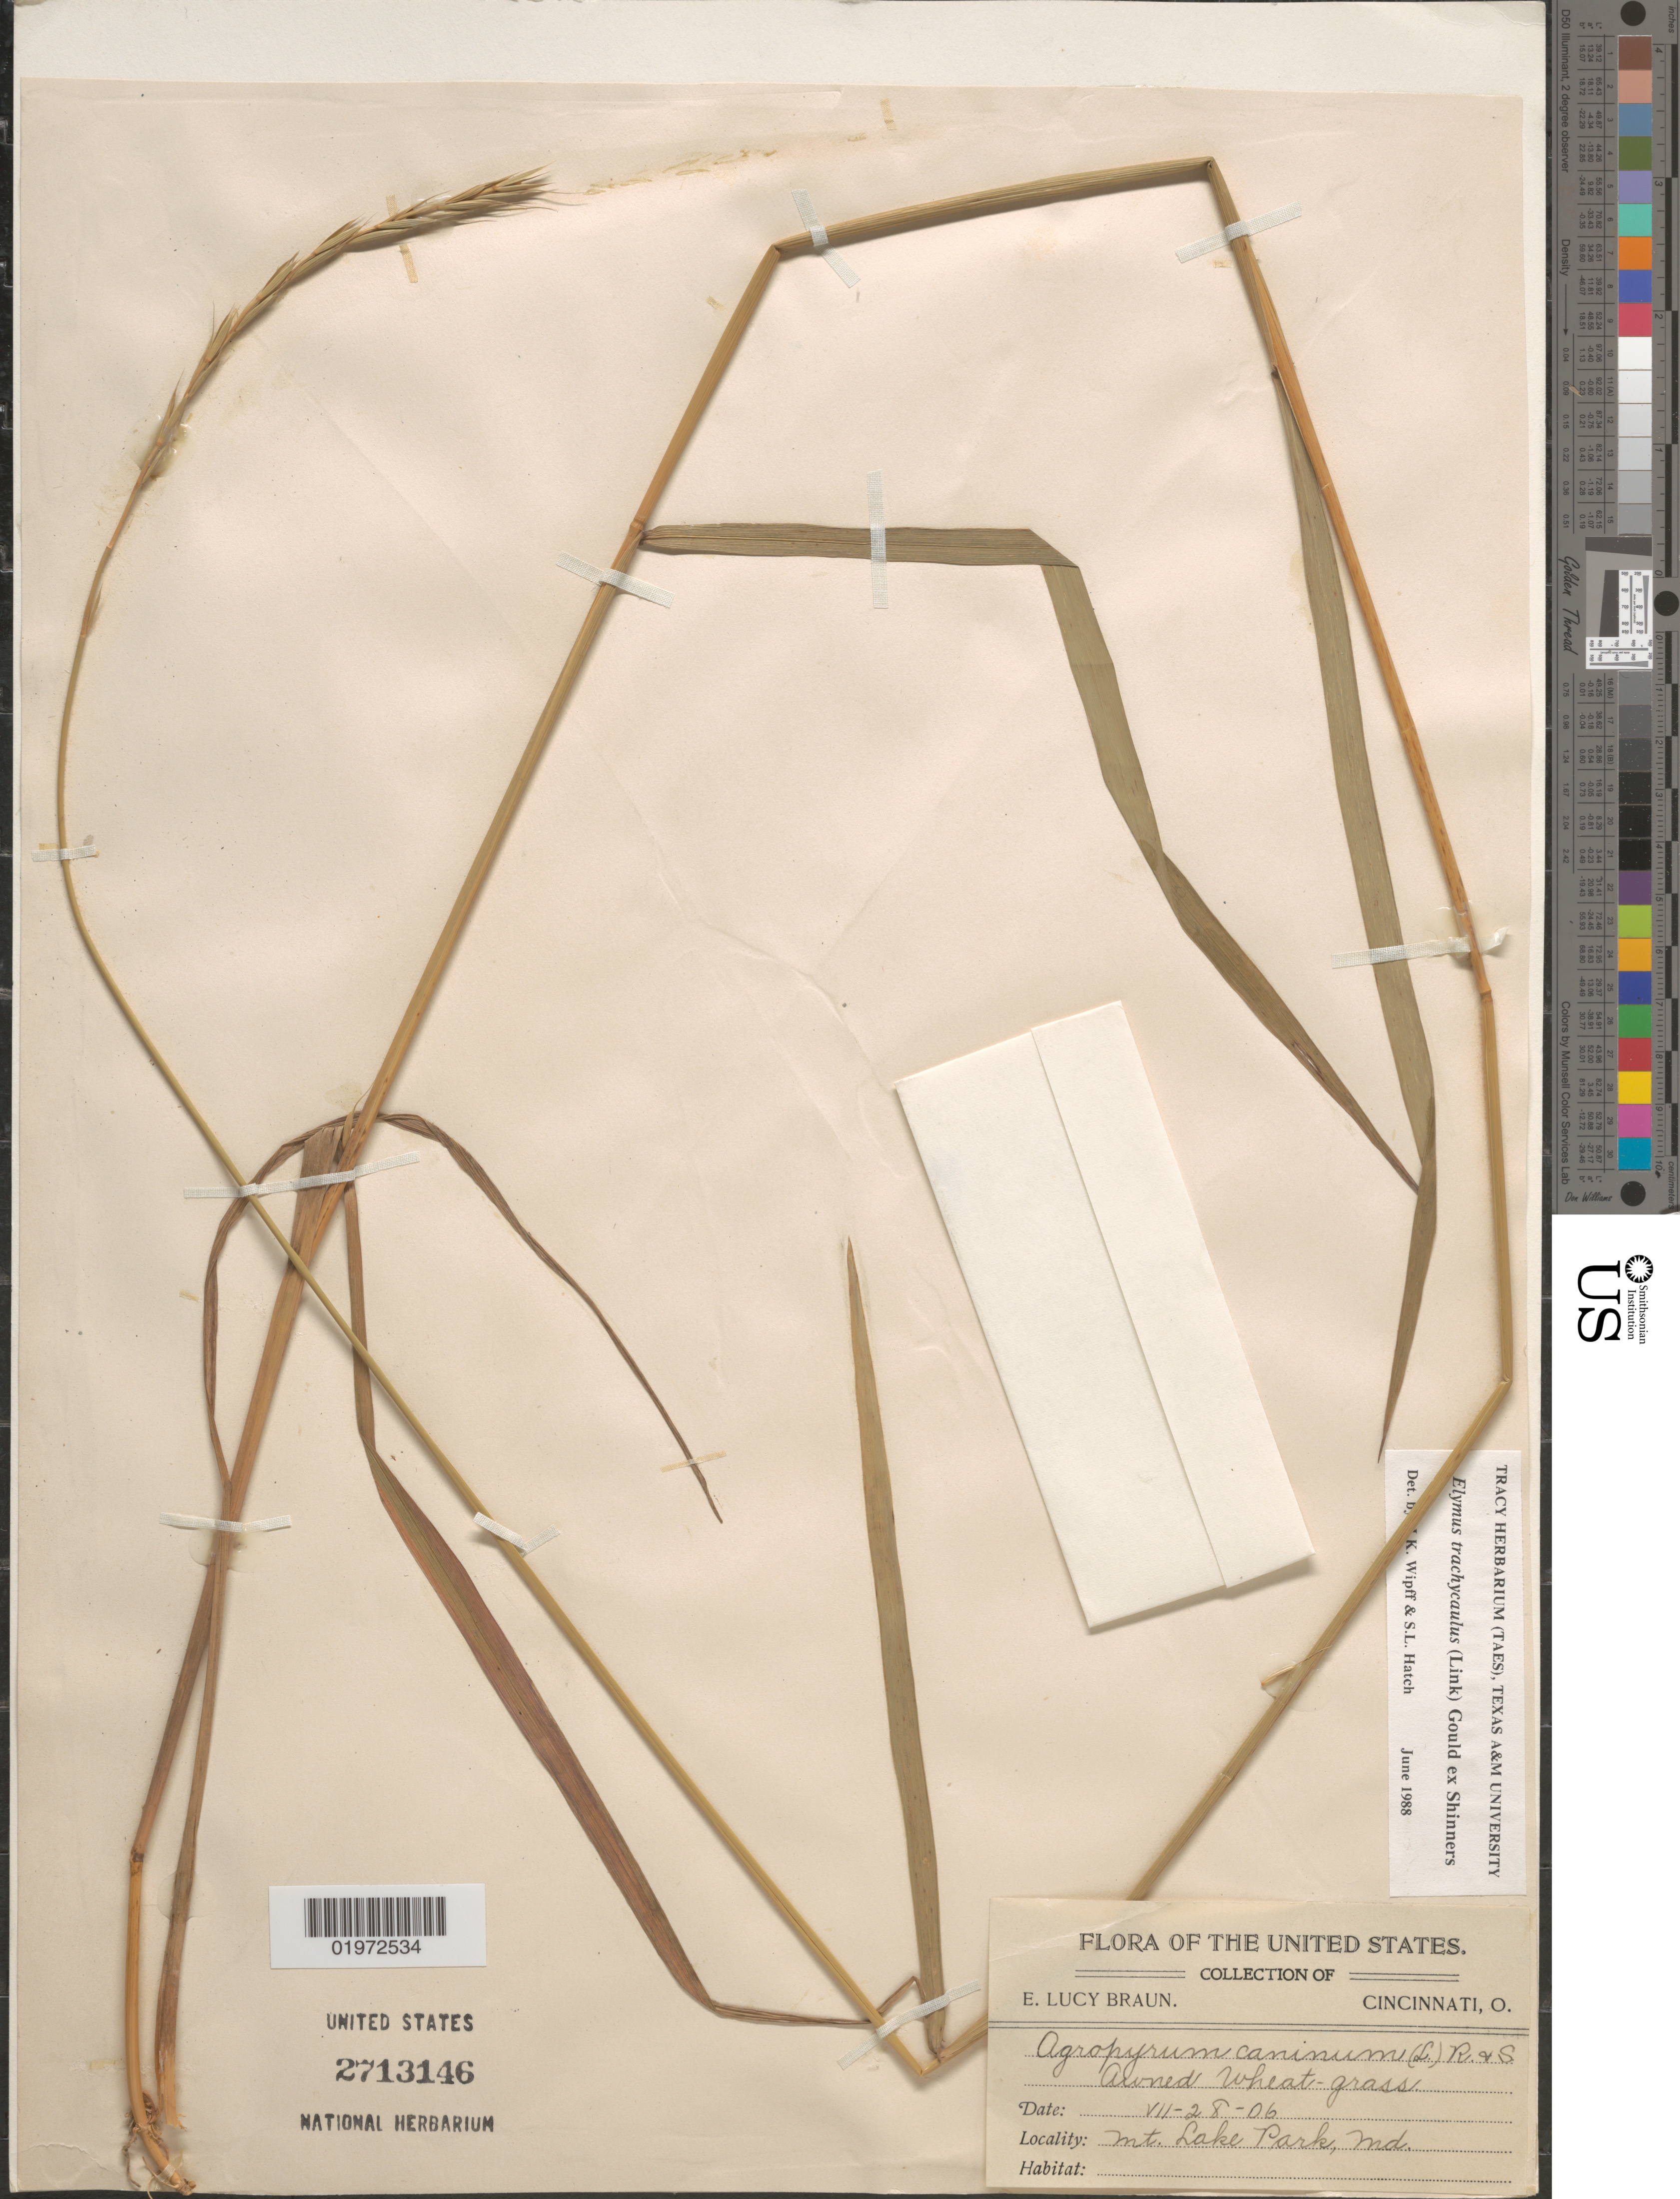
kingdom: Plantae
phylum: Tracheophyta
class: Liliopsida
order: Poales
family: Poaceae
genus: Elymus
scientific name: Elymus trachycaulus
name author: (Link) Gould ex Shinners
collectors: E. L. Braun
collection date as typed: Transcribed d/m/y: 28/7/6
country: United States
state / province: Maryland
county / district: Garrett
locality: Mt. Lake Park.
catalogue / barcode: US 2713146